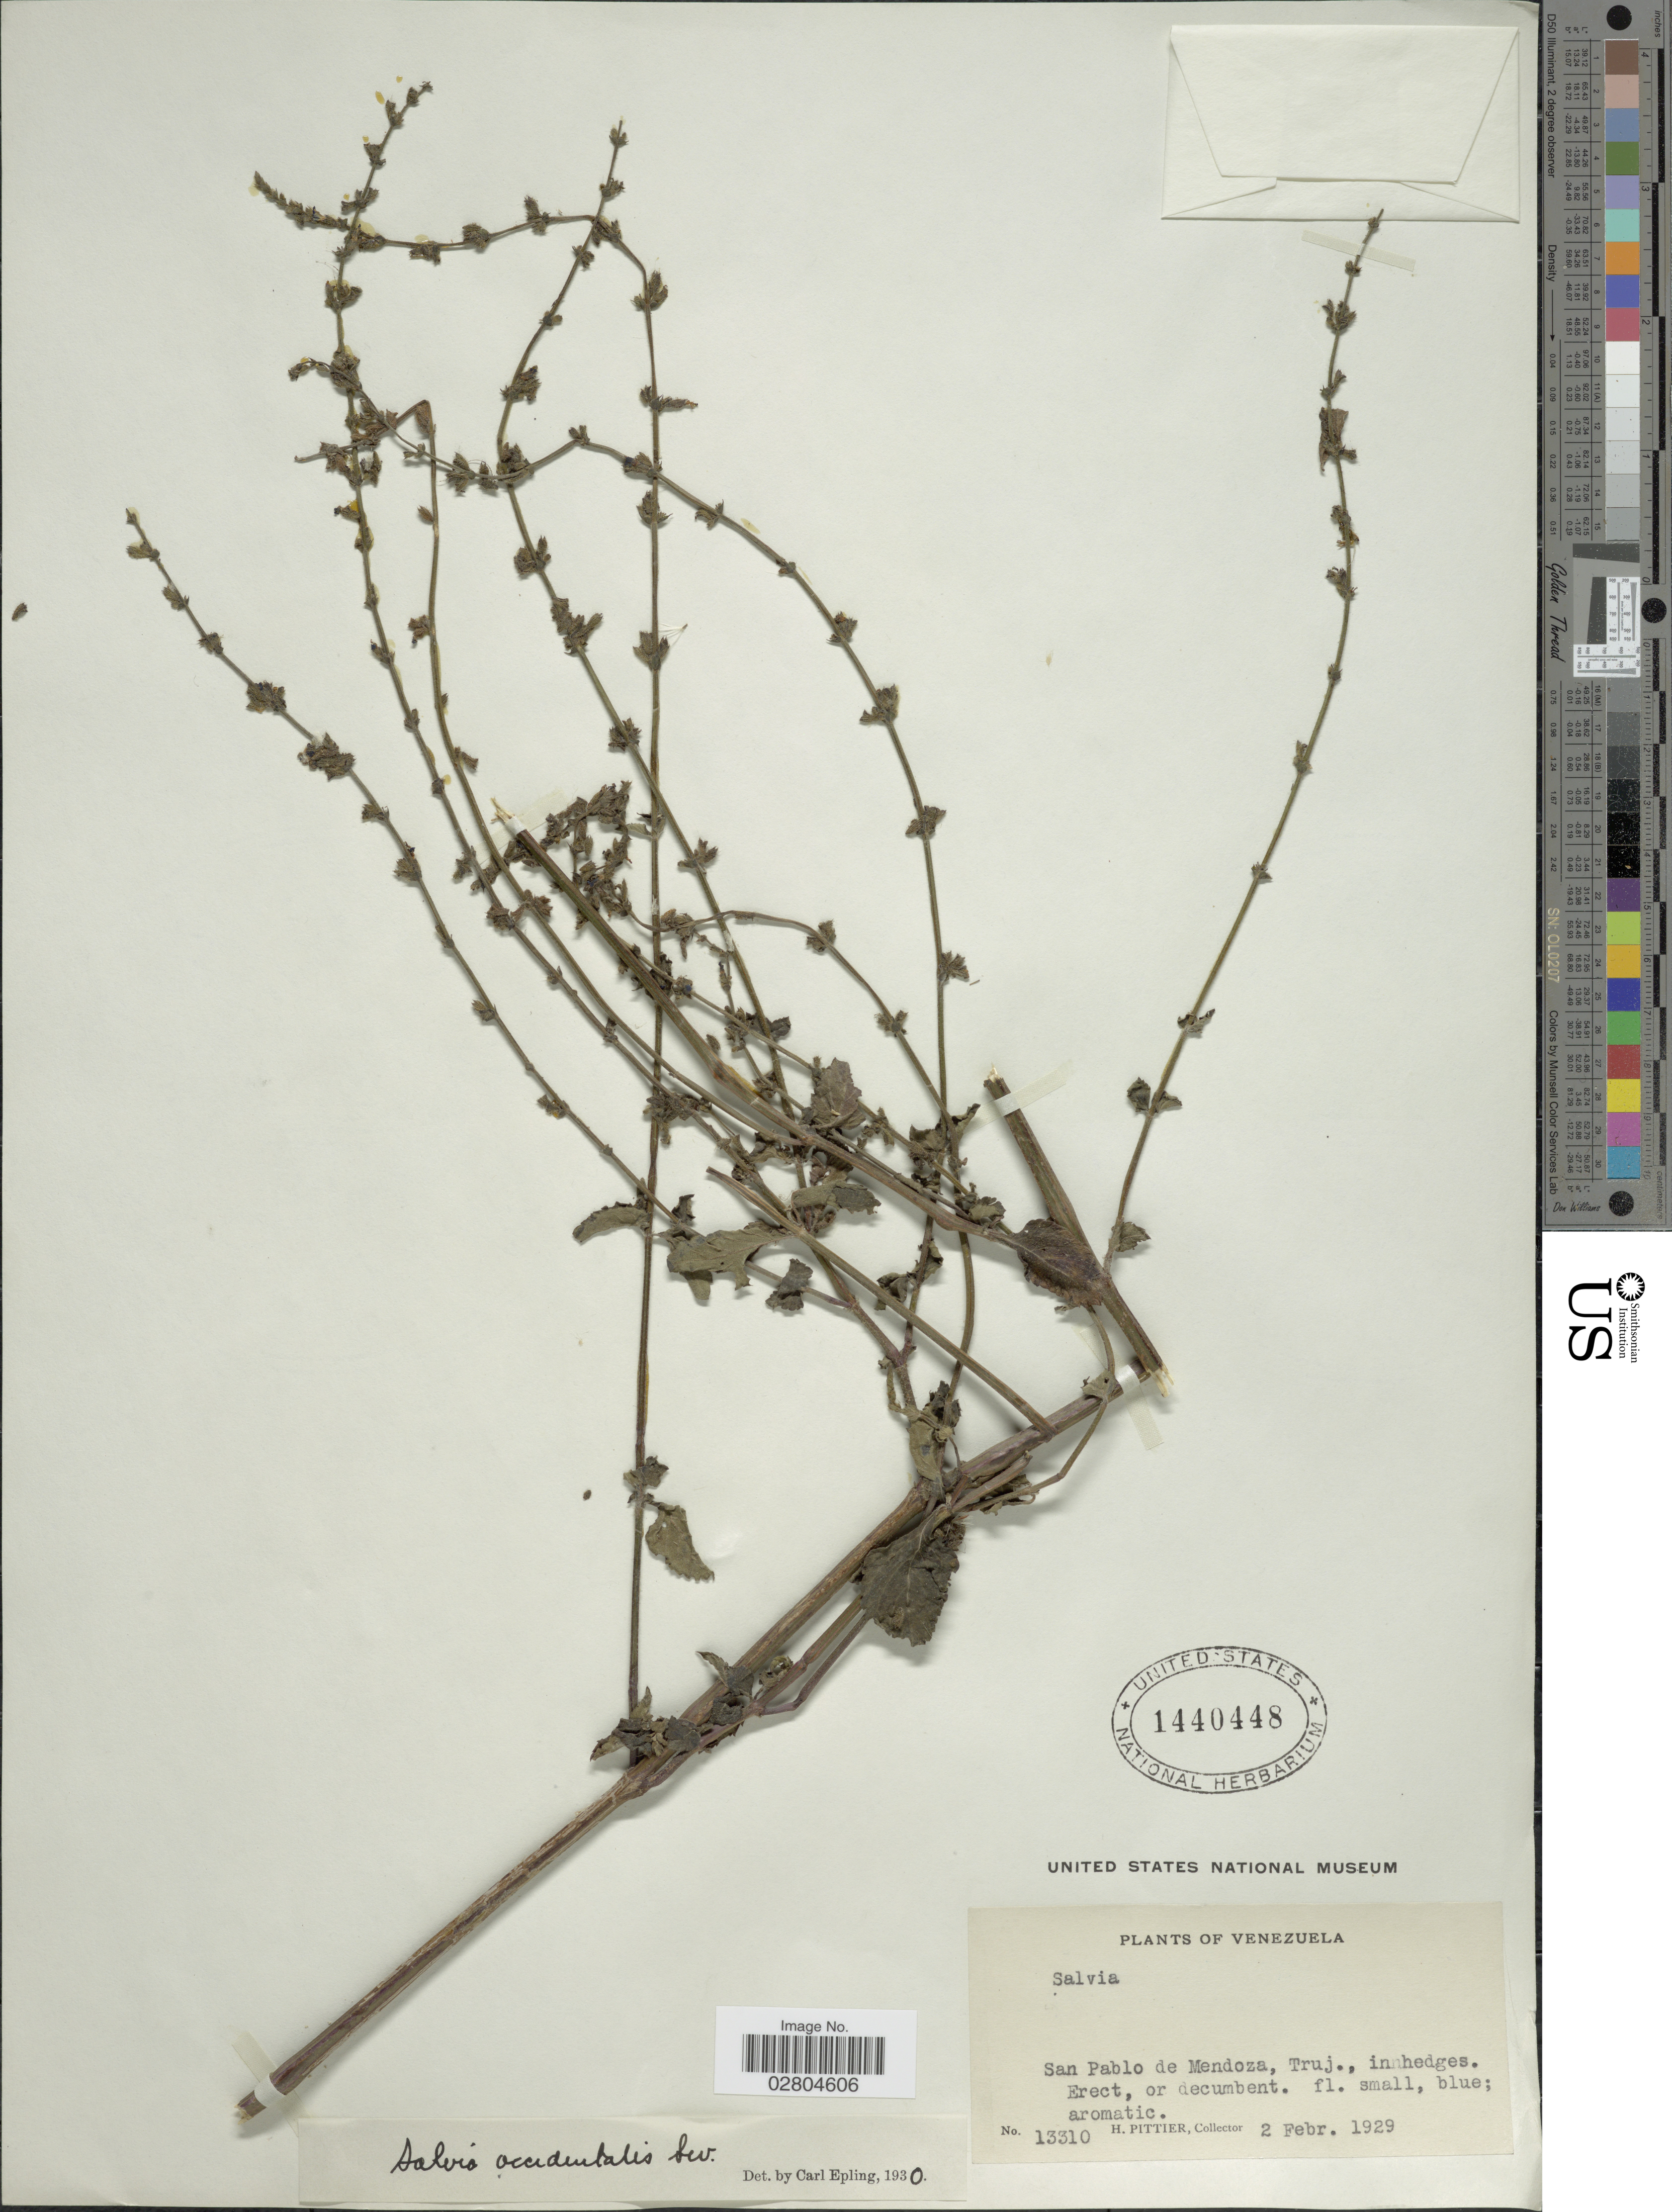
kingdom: Plantae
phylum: Tracheophyta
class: Magnoliopsida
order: Lamiales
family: Lamiaceae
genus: Salvia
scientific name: Salvia occidentalis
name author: Sw.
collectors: H. F. Pittier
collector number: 13310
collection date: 1929-02-02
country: Venezuela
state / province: Trujillo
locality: San Pablo de Mendoza, Truj.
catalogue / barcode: US 1440448